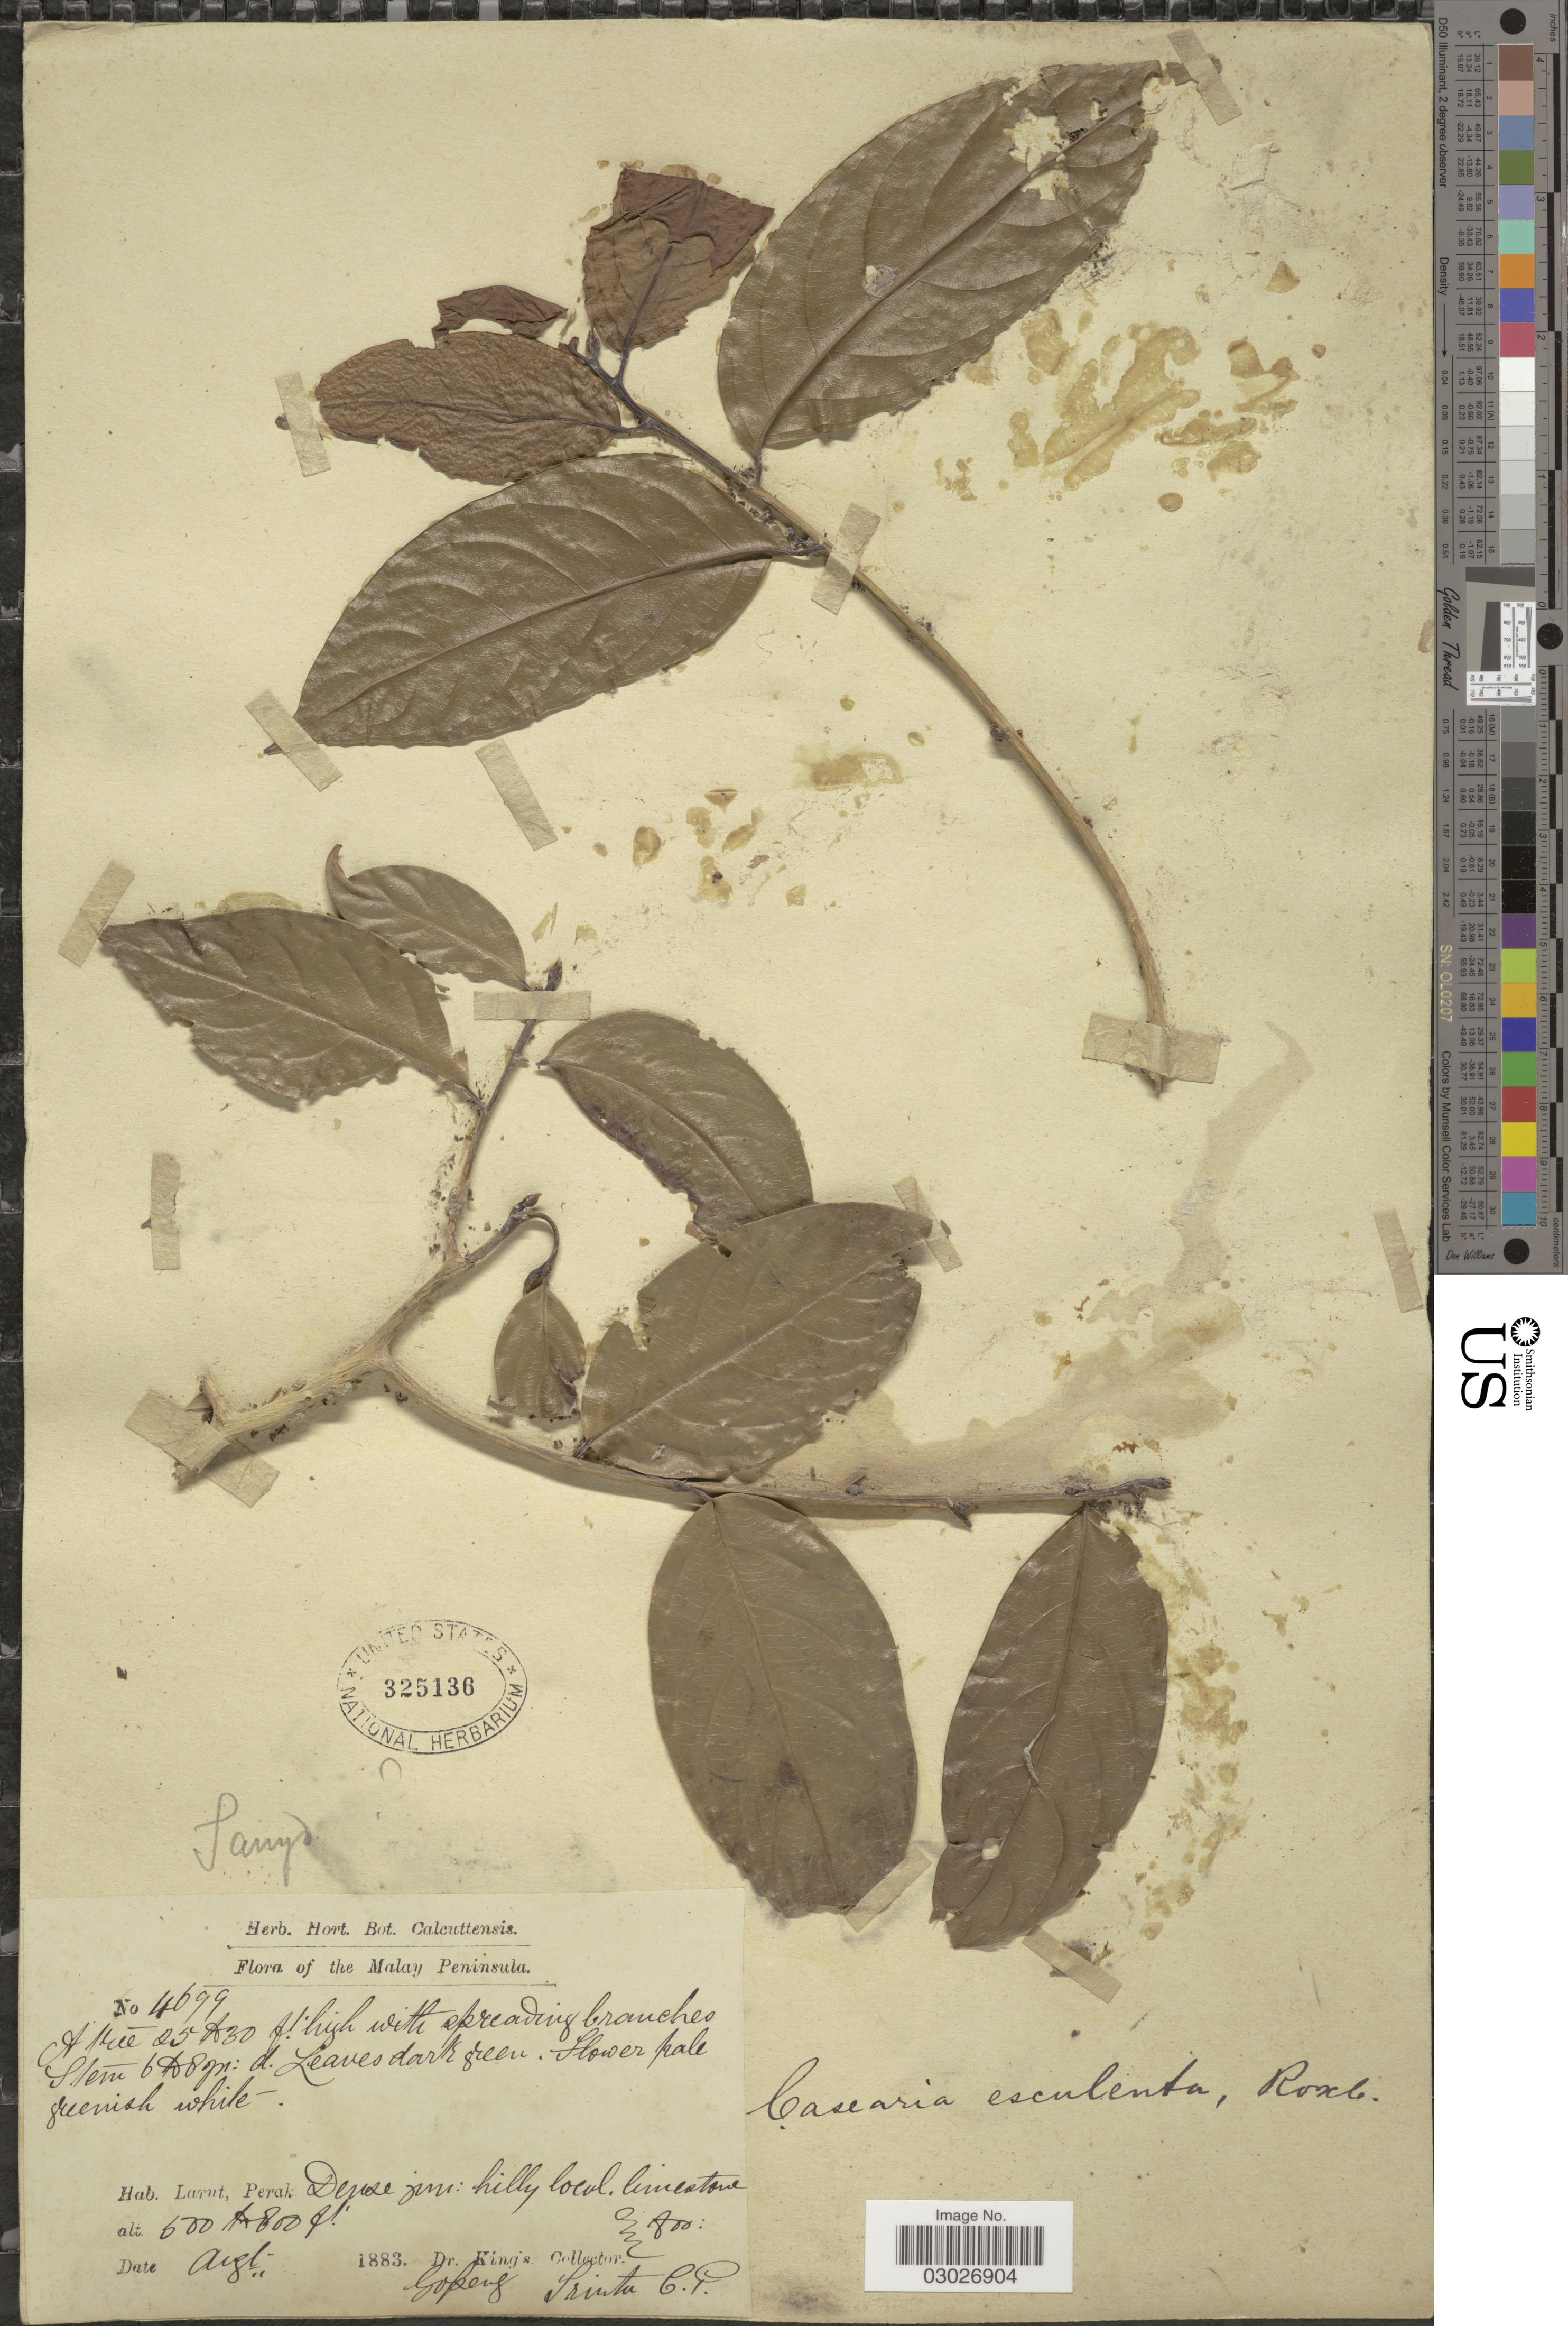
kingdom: Plantae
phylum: Tracheophyta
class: Magnoliopsida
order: Malpighiales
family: Salicaceae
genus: Casearia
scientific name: Casearia esculenta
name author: Roxb.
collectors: Dr. King's collector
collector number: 4699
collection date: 1883-08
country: Malaysia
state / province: Perak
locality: The Malay Peninsula. Larut, Perak. Gopeng.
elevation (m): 152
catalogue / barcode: US 325136